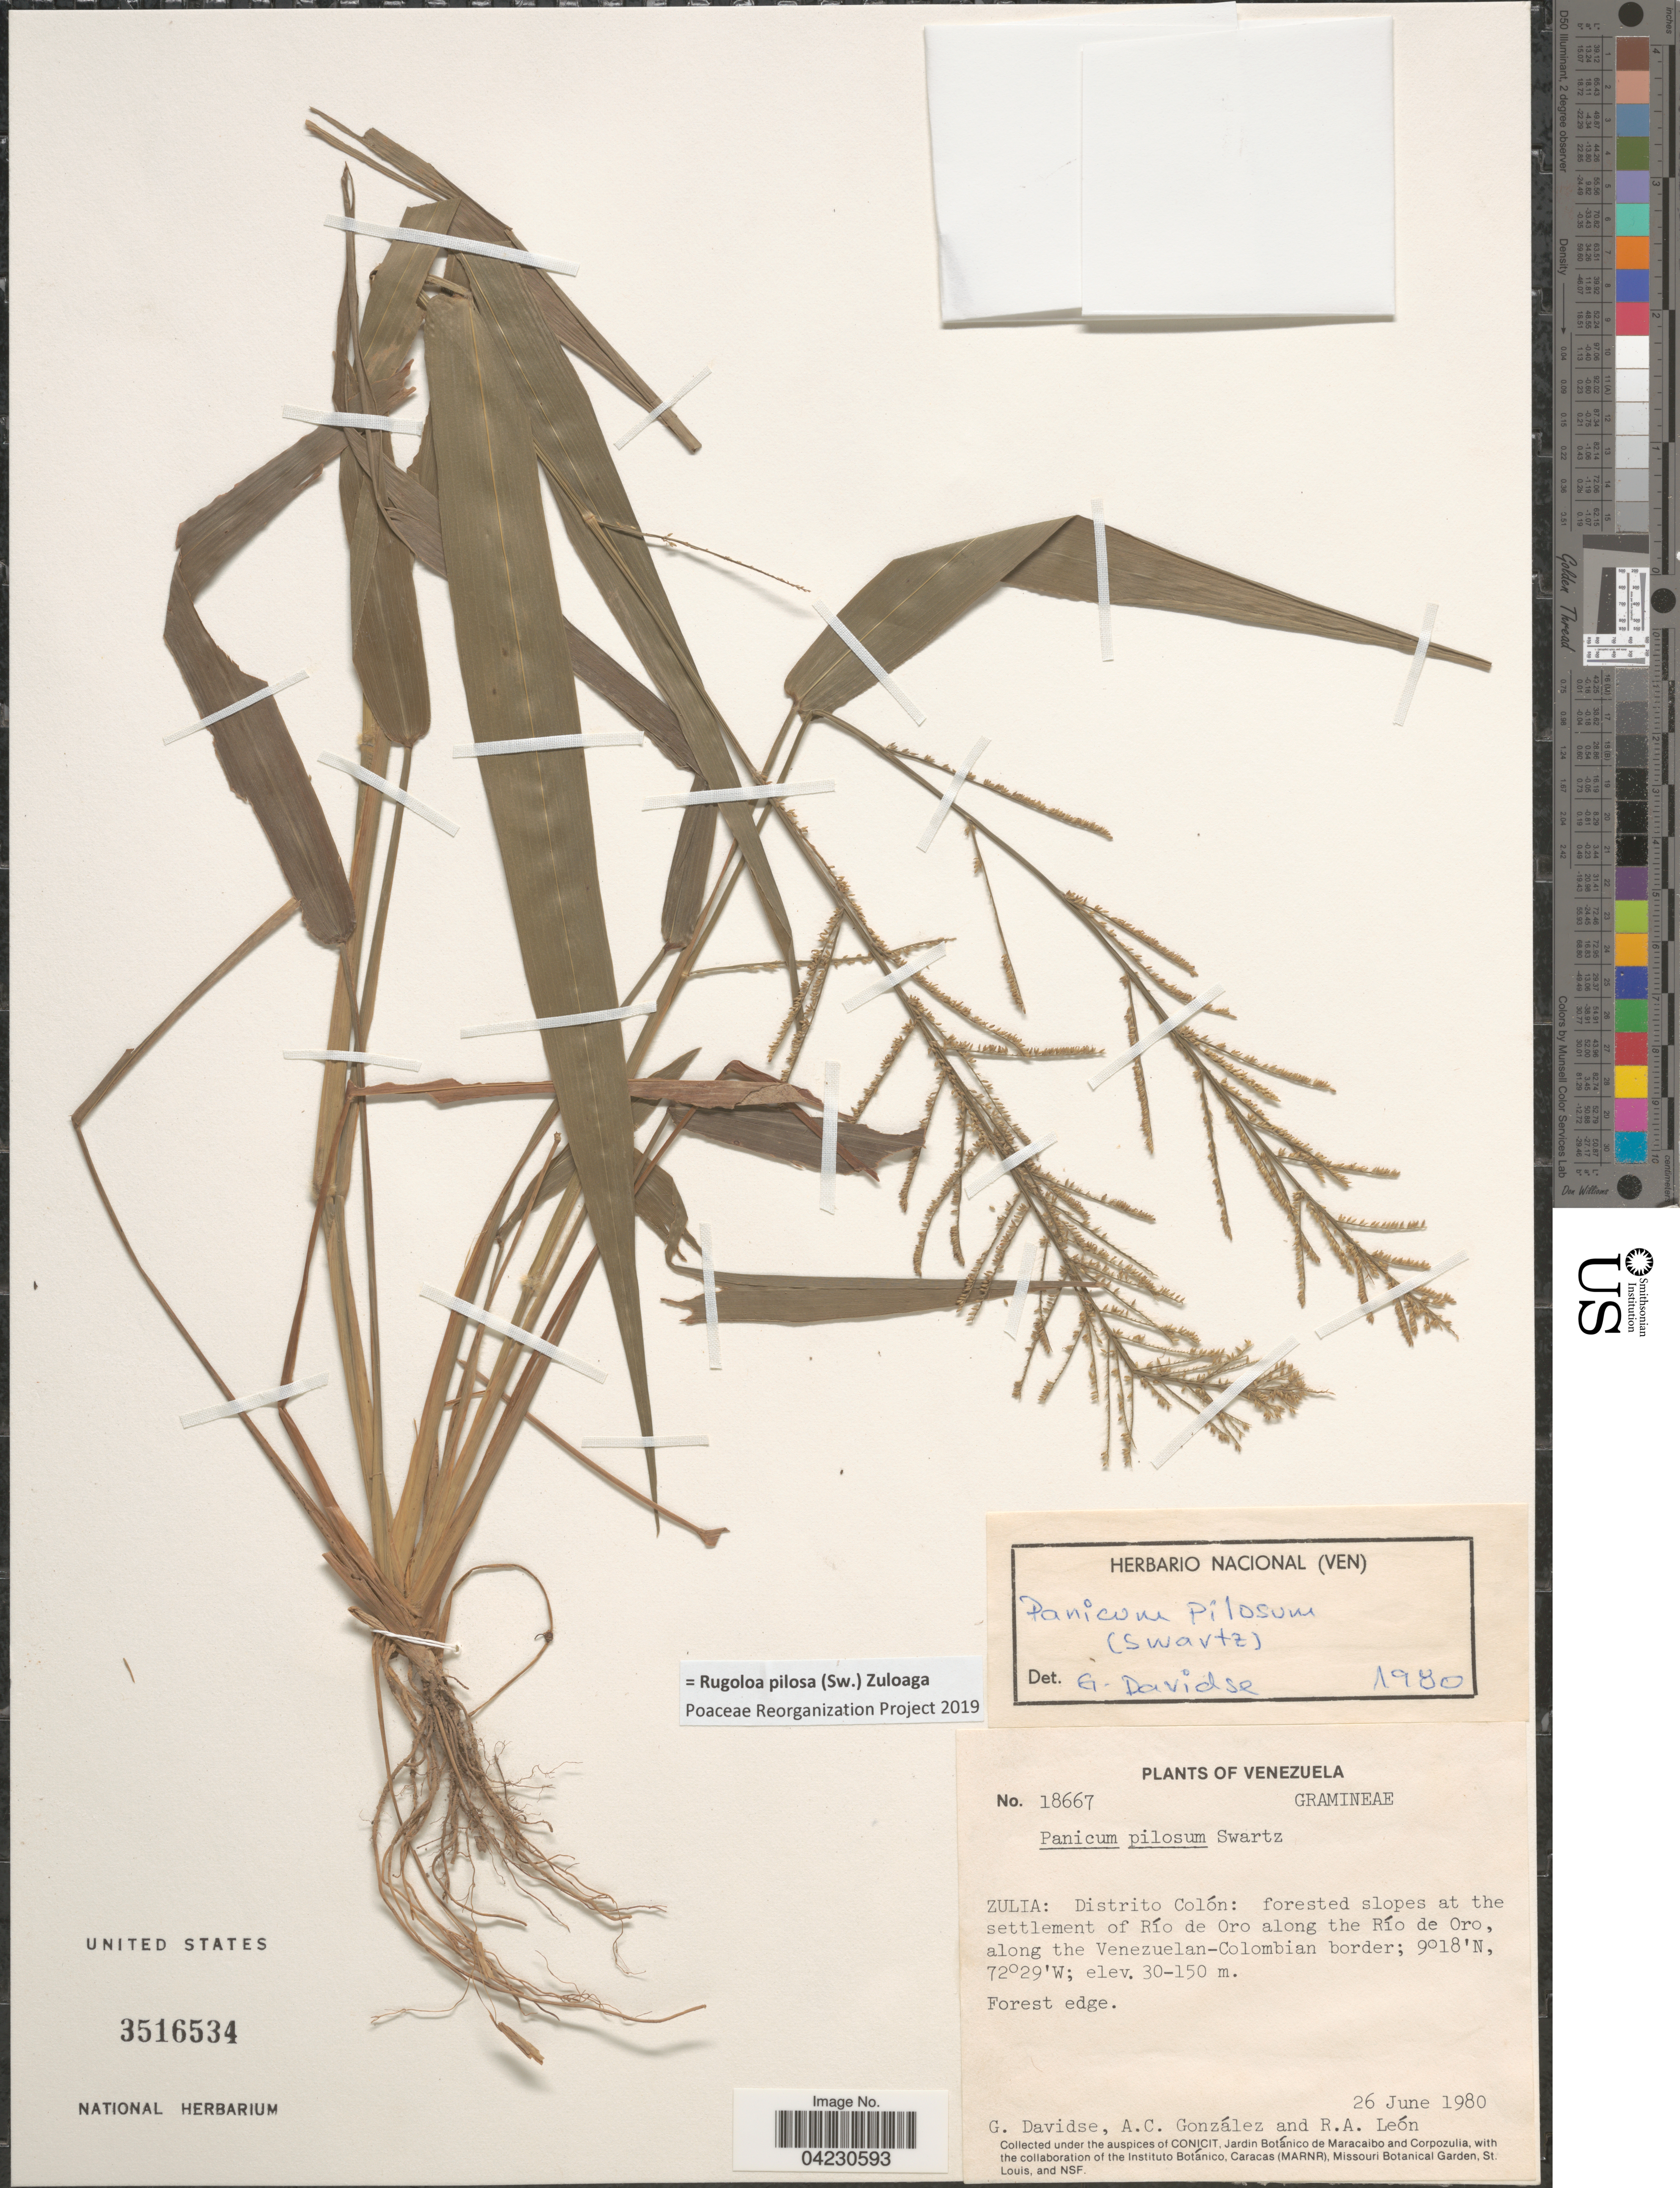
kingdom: Plantae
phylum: Tracheophyta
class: Liliopsida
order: Poales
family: Poaceae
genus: Rugoloa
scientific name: Rugoloa pilosa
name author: (Sw.) Zuloaga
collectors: G. Davidse, A. C. González & R. A. León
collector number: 18667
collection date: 1980-06-26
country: Venezuela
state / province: Zulia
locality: Distrito Colón: forested slopes at the settlement of Río de Oro along the Río de Oro, along the Venezuelan-Colombian border.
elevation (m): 30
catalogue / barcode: US 3516534